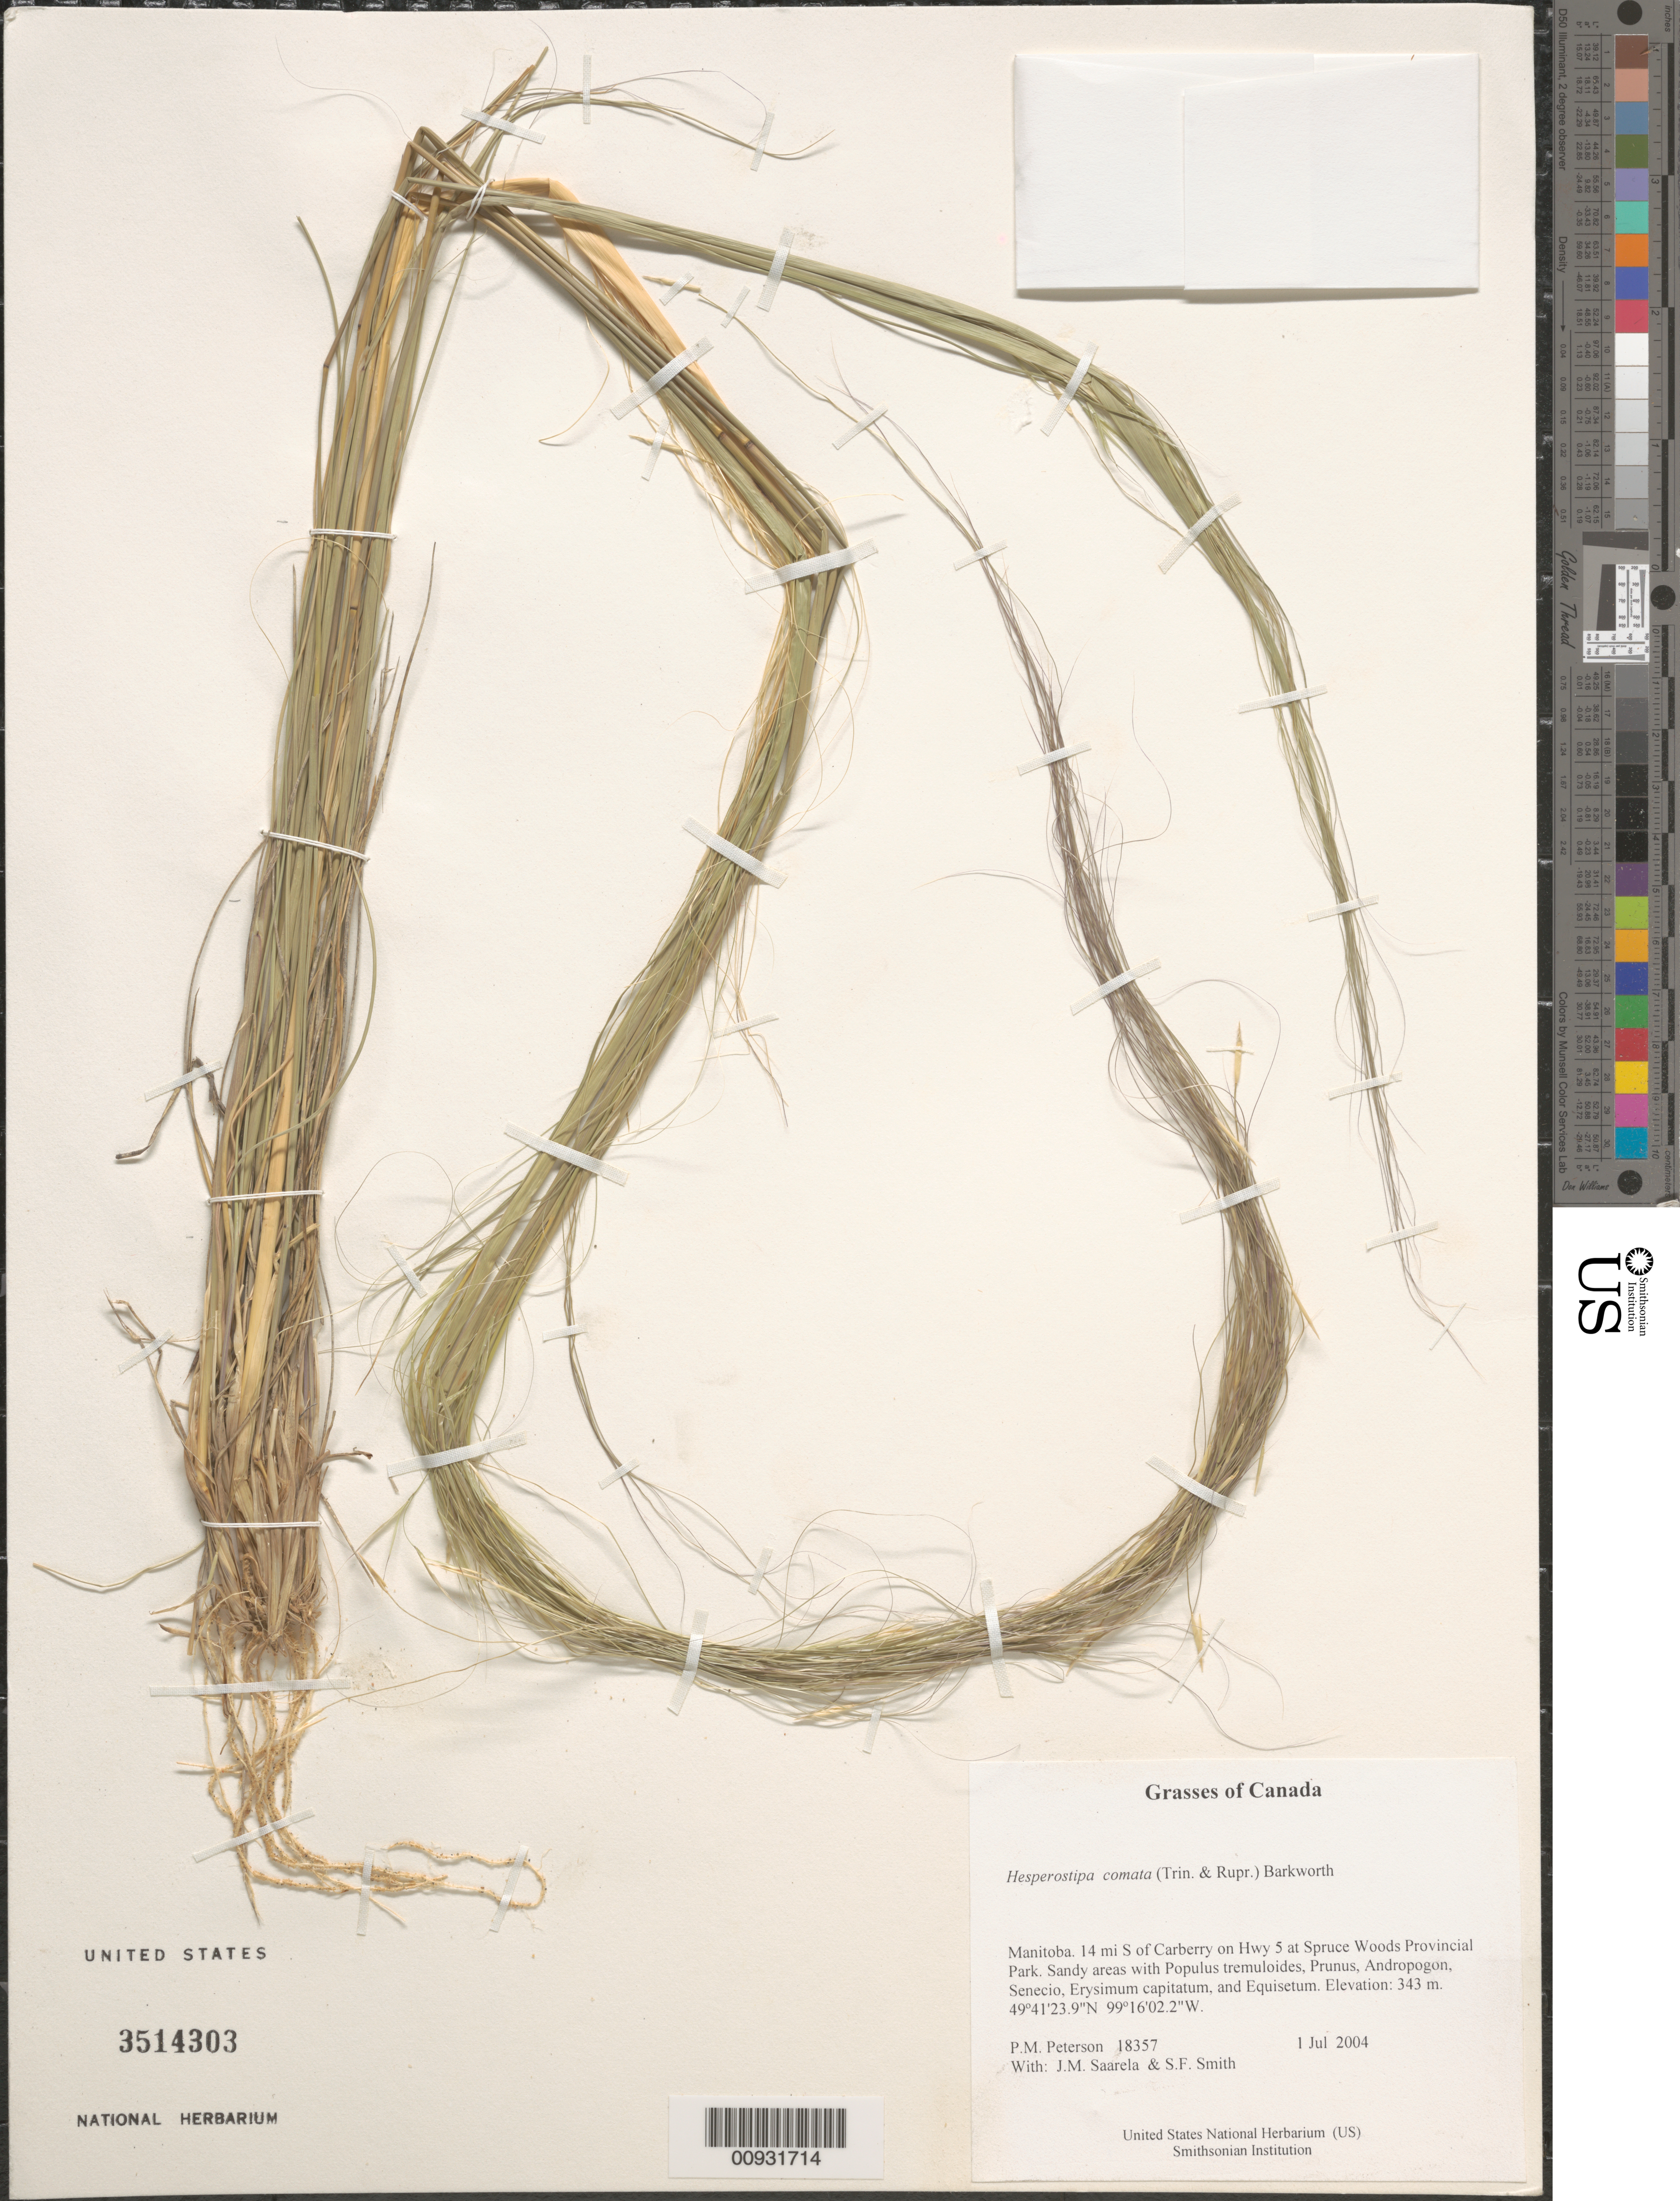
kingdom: Plantae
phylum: Tracheophyta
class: Liliopsida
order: Poales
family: Poaceae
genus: Hesperostipa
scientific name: Hesperostipa comata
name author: (Trin. & Rupr.) Barkworth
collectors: P. M. Peterson, J. Saarela & S.F. Smith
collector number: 18357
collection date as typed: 01 Jul 2004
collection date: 2004-07-01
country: Canada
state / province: Manitoba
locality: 14 mi S of Carberry on Hwy 5 at Spruce Woods Provincial Park. Sandy areas with Populus tremuloides, Prunus, Andropogon, Senecio, Erysimum capitatum, and Equisetum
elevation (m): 343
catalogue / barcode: US 3514303